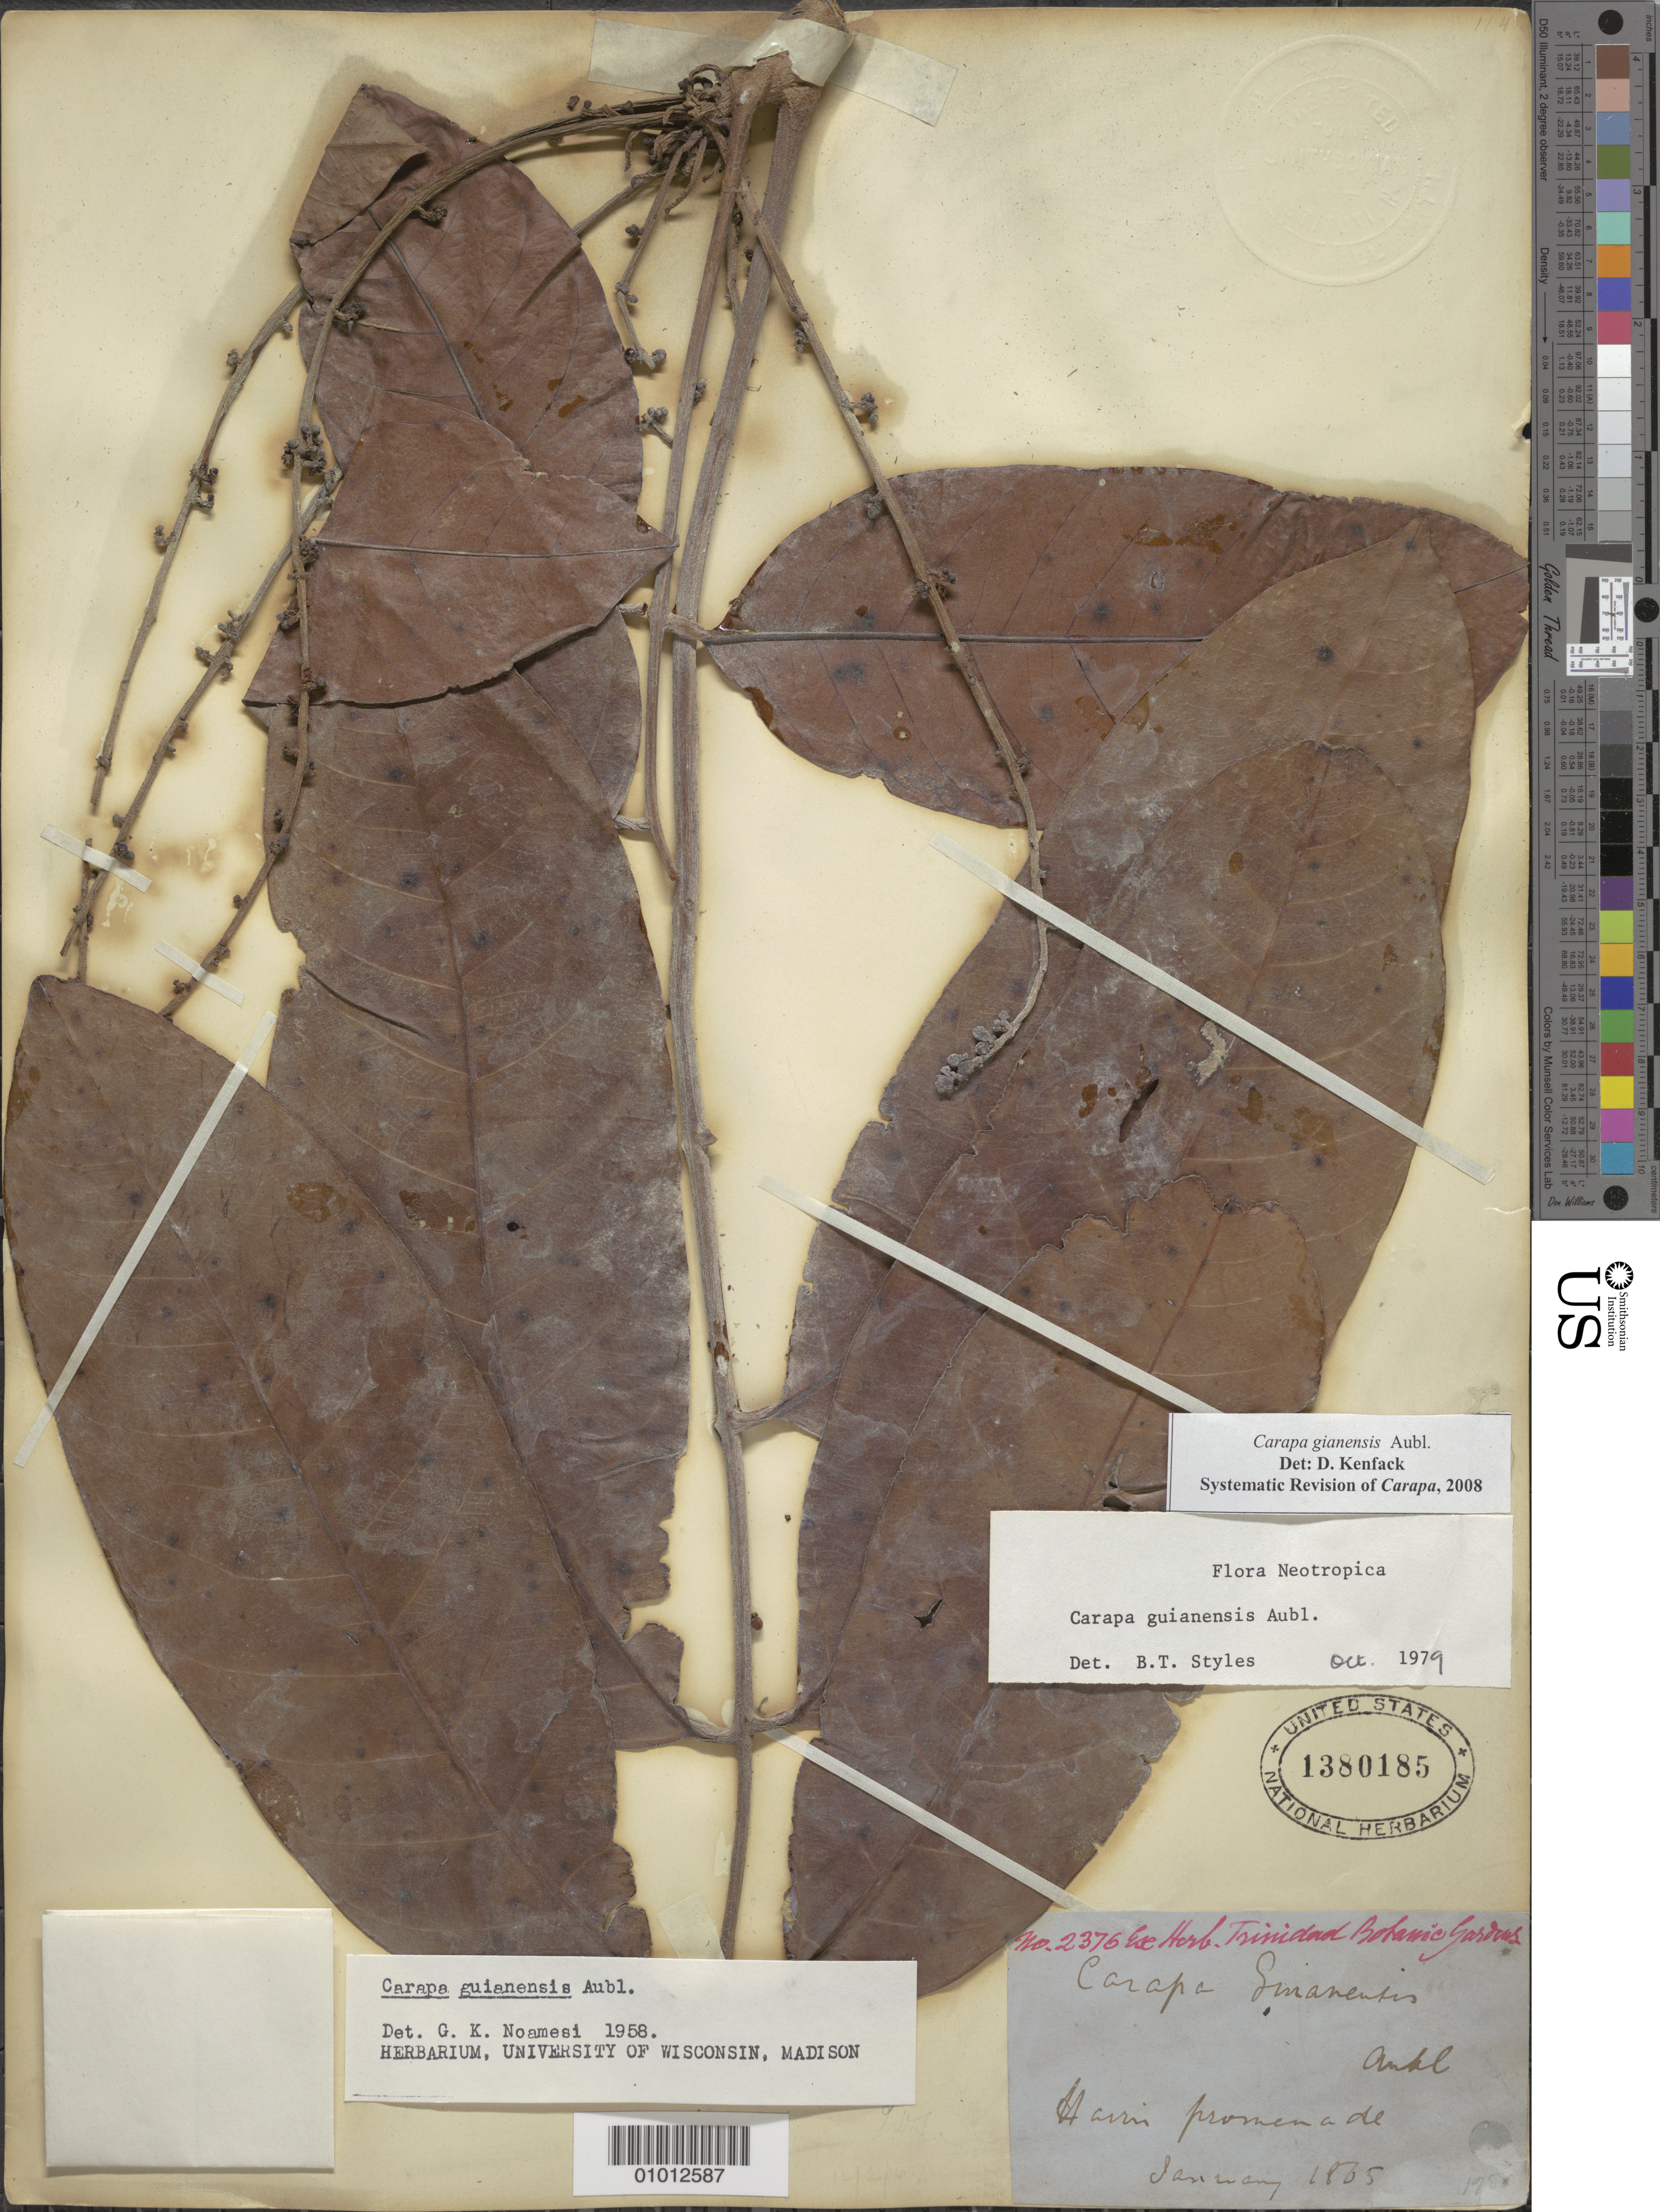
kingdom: Plantae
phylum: Tracheophyta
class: Magnoliopsida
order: Sapindales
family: Meliaceae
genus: Carapa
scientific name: Carapa guianensis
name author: Aubl.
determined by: Kenfack, D.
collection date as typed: Jan 1865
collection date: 1865-01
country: Trinidad and Tobago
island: Trinidad [?]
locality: Harris Promenade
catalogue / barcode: US 1380185